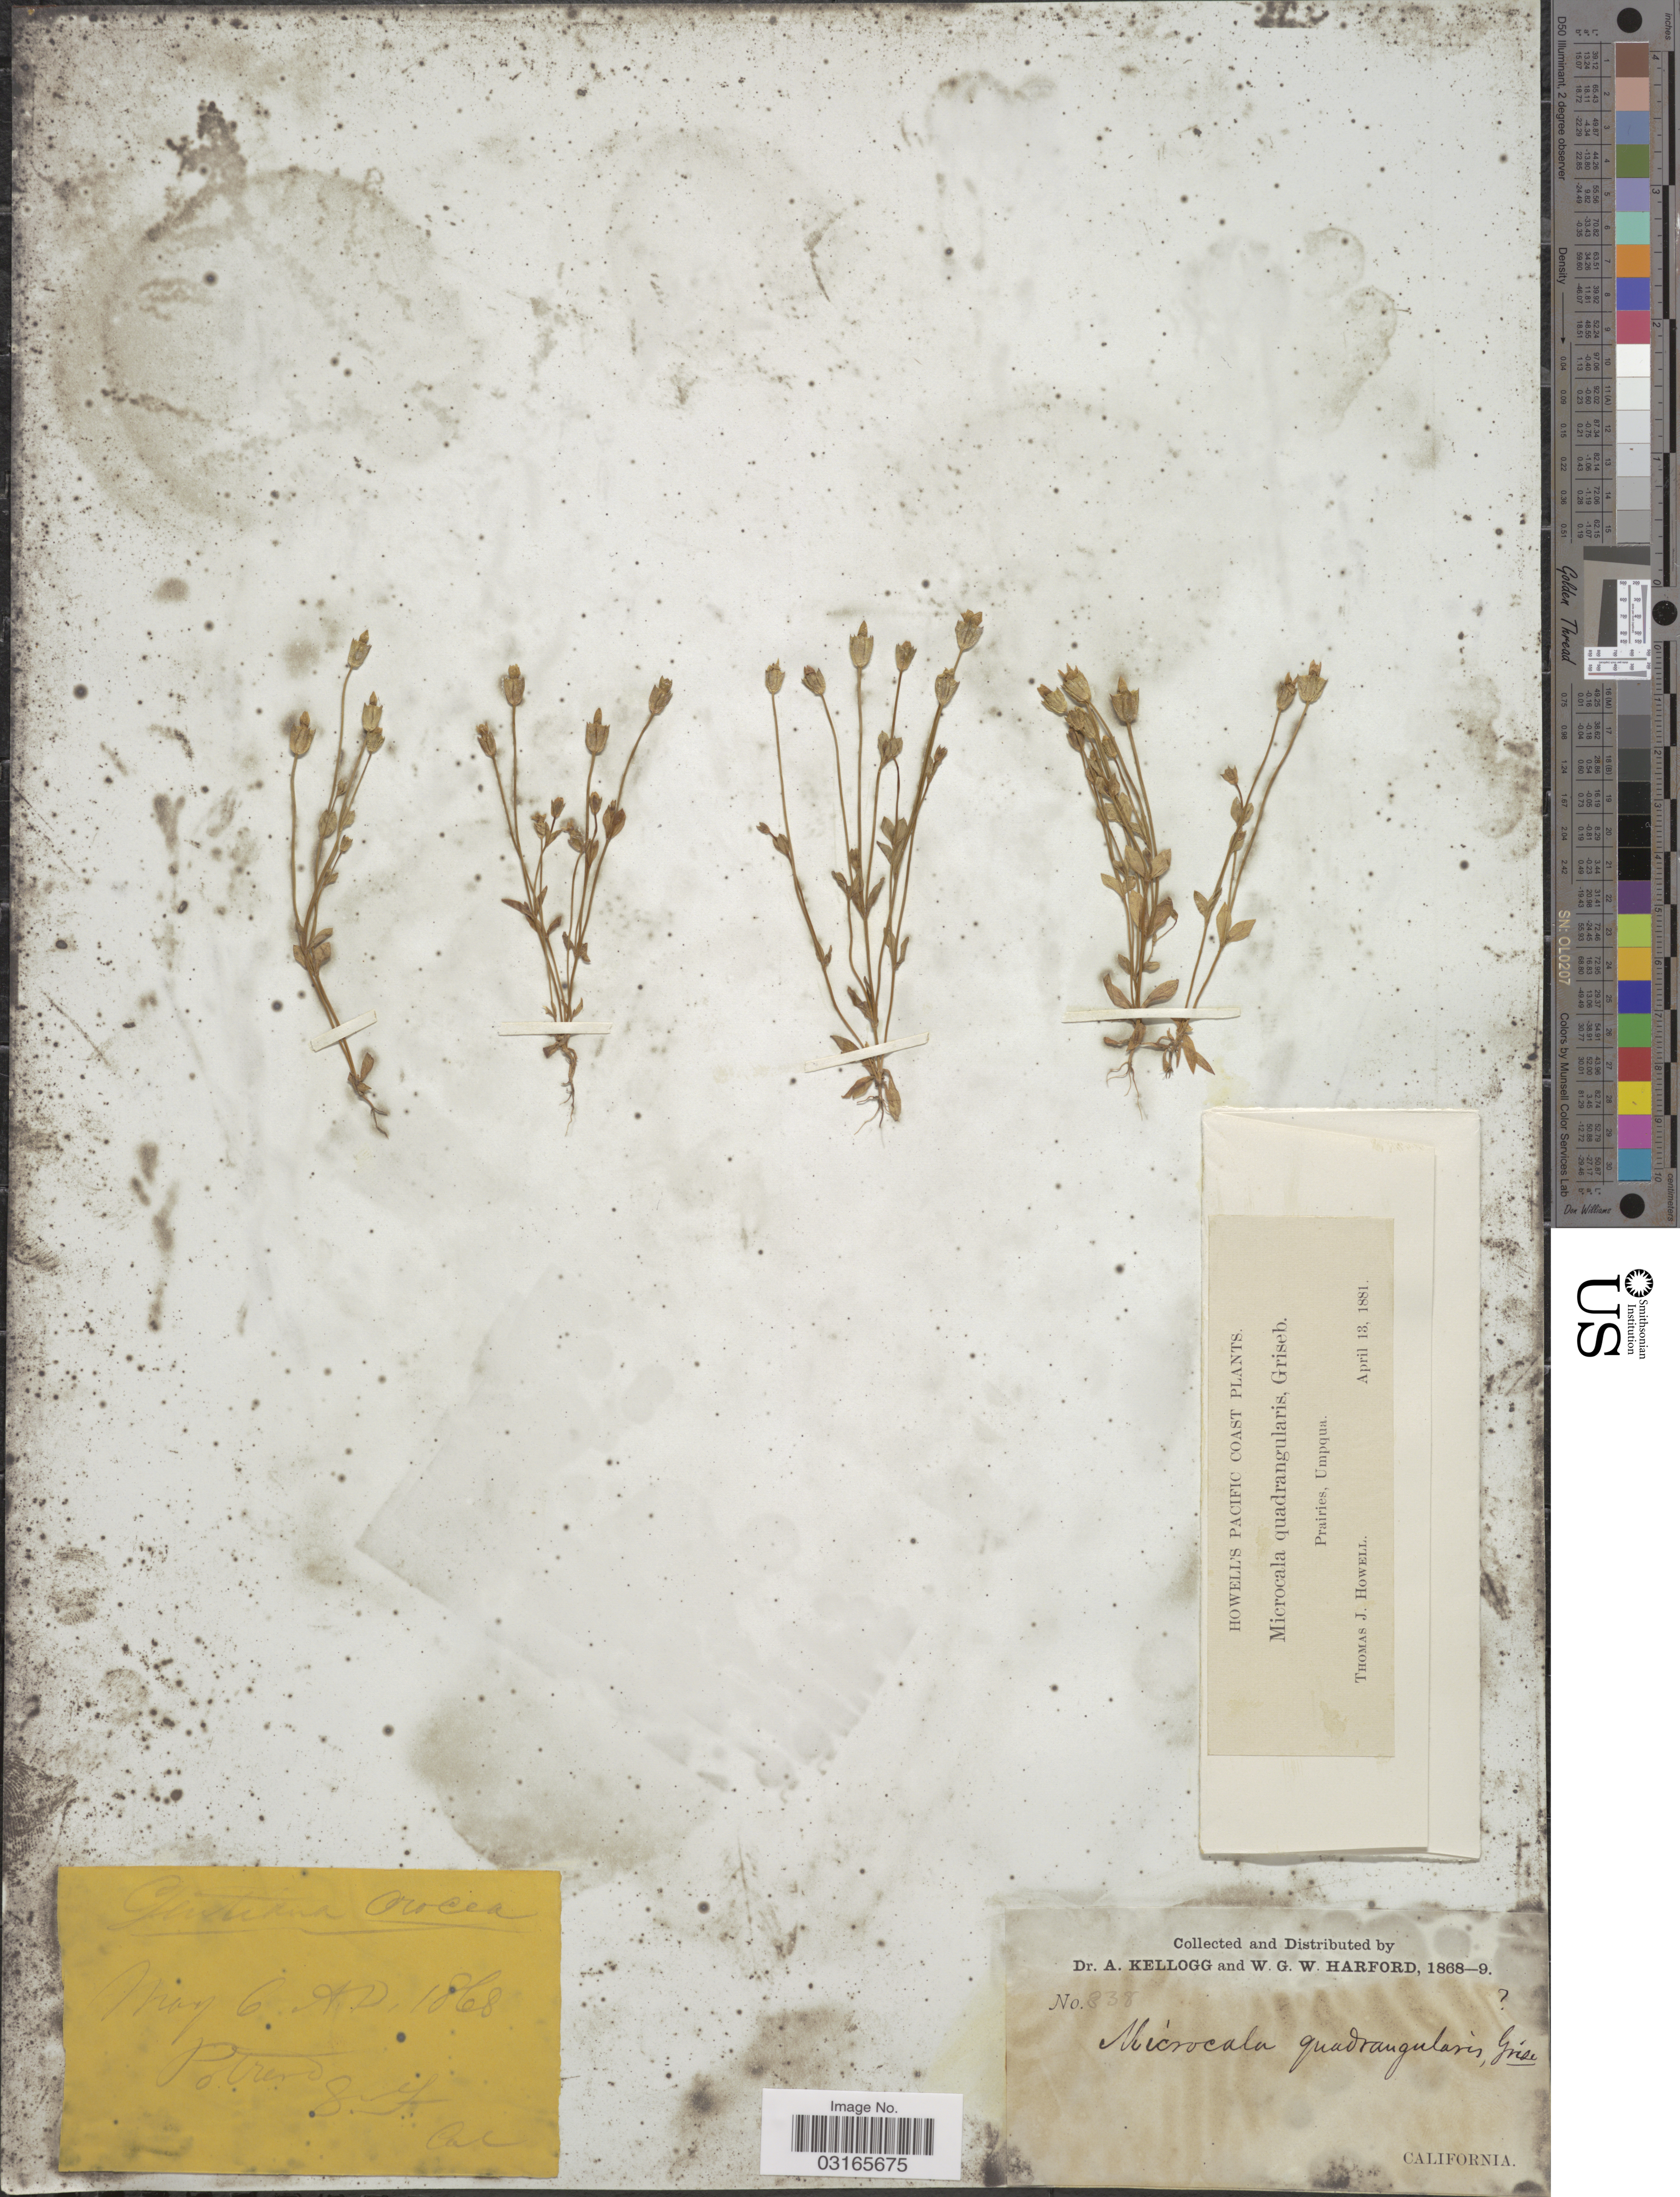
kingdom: Plantae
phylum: Tracheophyta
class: Magnoliopsida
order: Gentianales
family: Gentianaceae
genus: Microcala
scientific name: Microcala quadrangularis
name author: (Dombey ex Lam.) Griseb.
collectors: A. Kellogg & W. G. W. Harford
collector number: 338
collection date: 1868-05-06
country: United States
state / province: California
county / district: San Francisco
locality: Potrero, S. F.